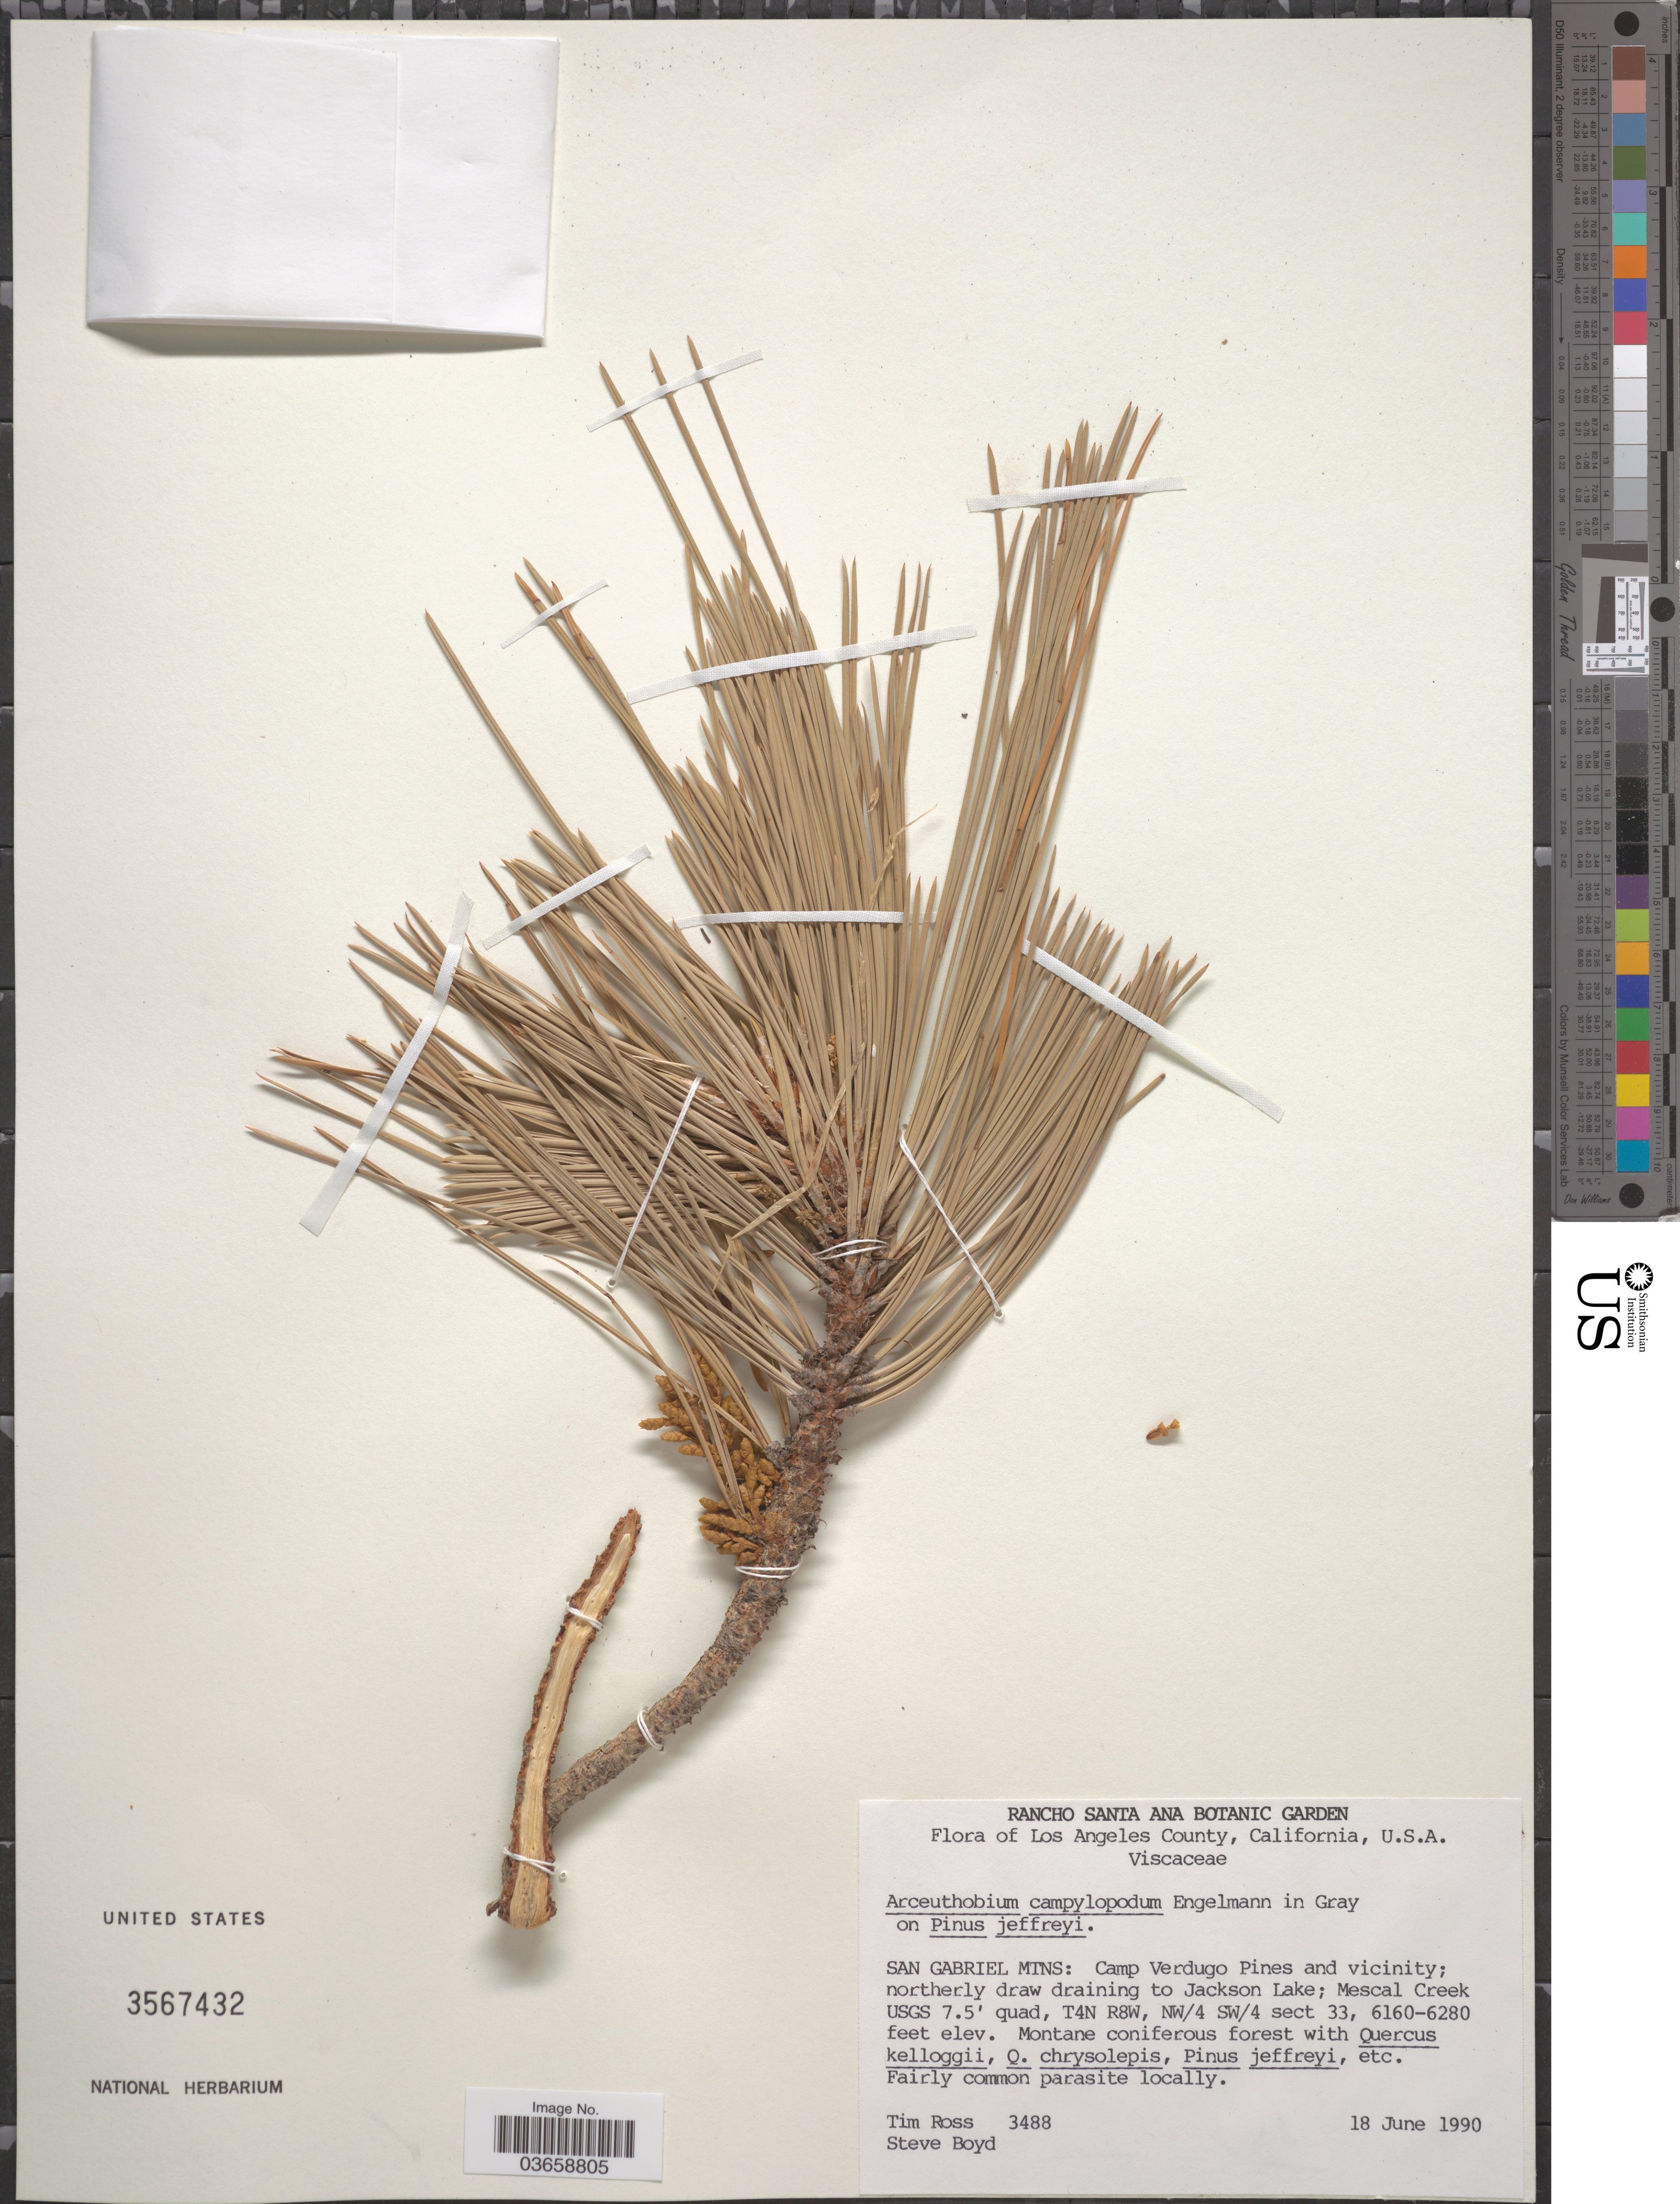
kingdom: Plantae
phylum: Tracheophyta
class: Magnoliopsida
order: Santalales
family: Viscaceae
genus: Arceuthobium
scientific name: Arceuthobium campylopodum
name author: Engelm.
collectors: T. Ross & S. Boyd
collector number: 3488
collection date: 1990-06-18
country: United States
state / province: California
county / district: Los Angeles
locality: Los Angeles County. San Gabriel Mtns: Camp Verdugo Pines and vicinity; northerly draw draining to Jackson Lake; Mescal Creek USGS 7.5' quad, T4N R8W, NW/4 SW/4 sect 33.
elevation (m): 1878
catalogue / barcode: US 3567432